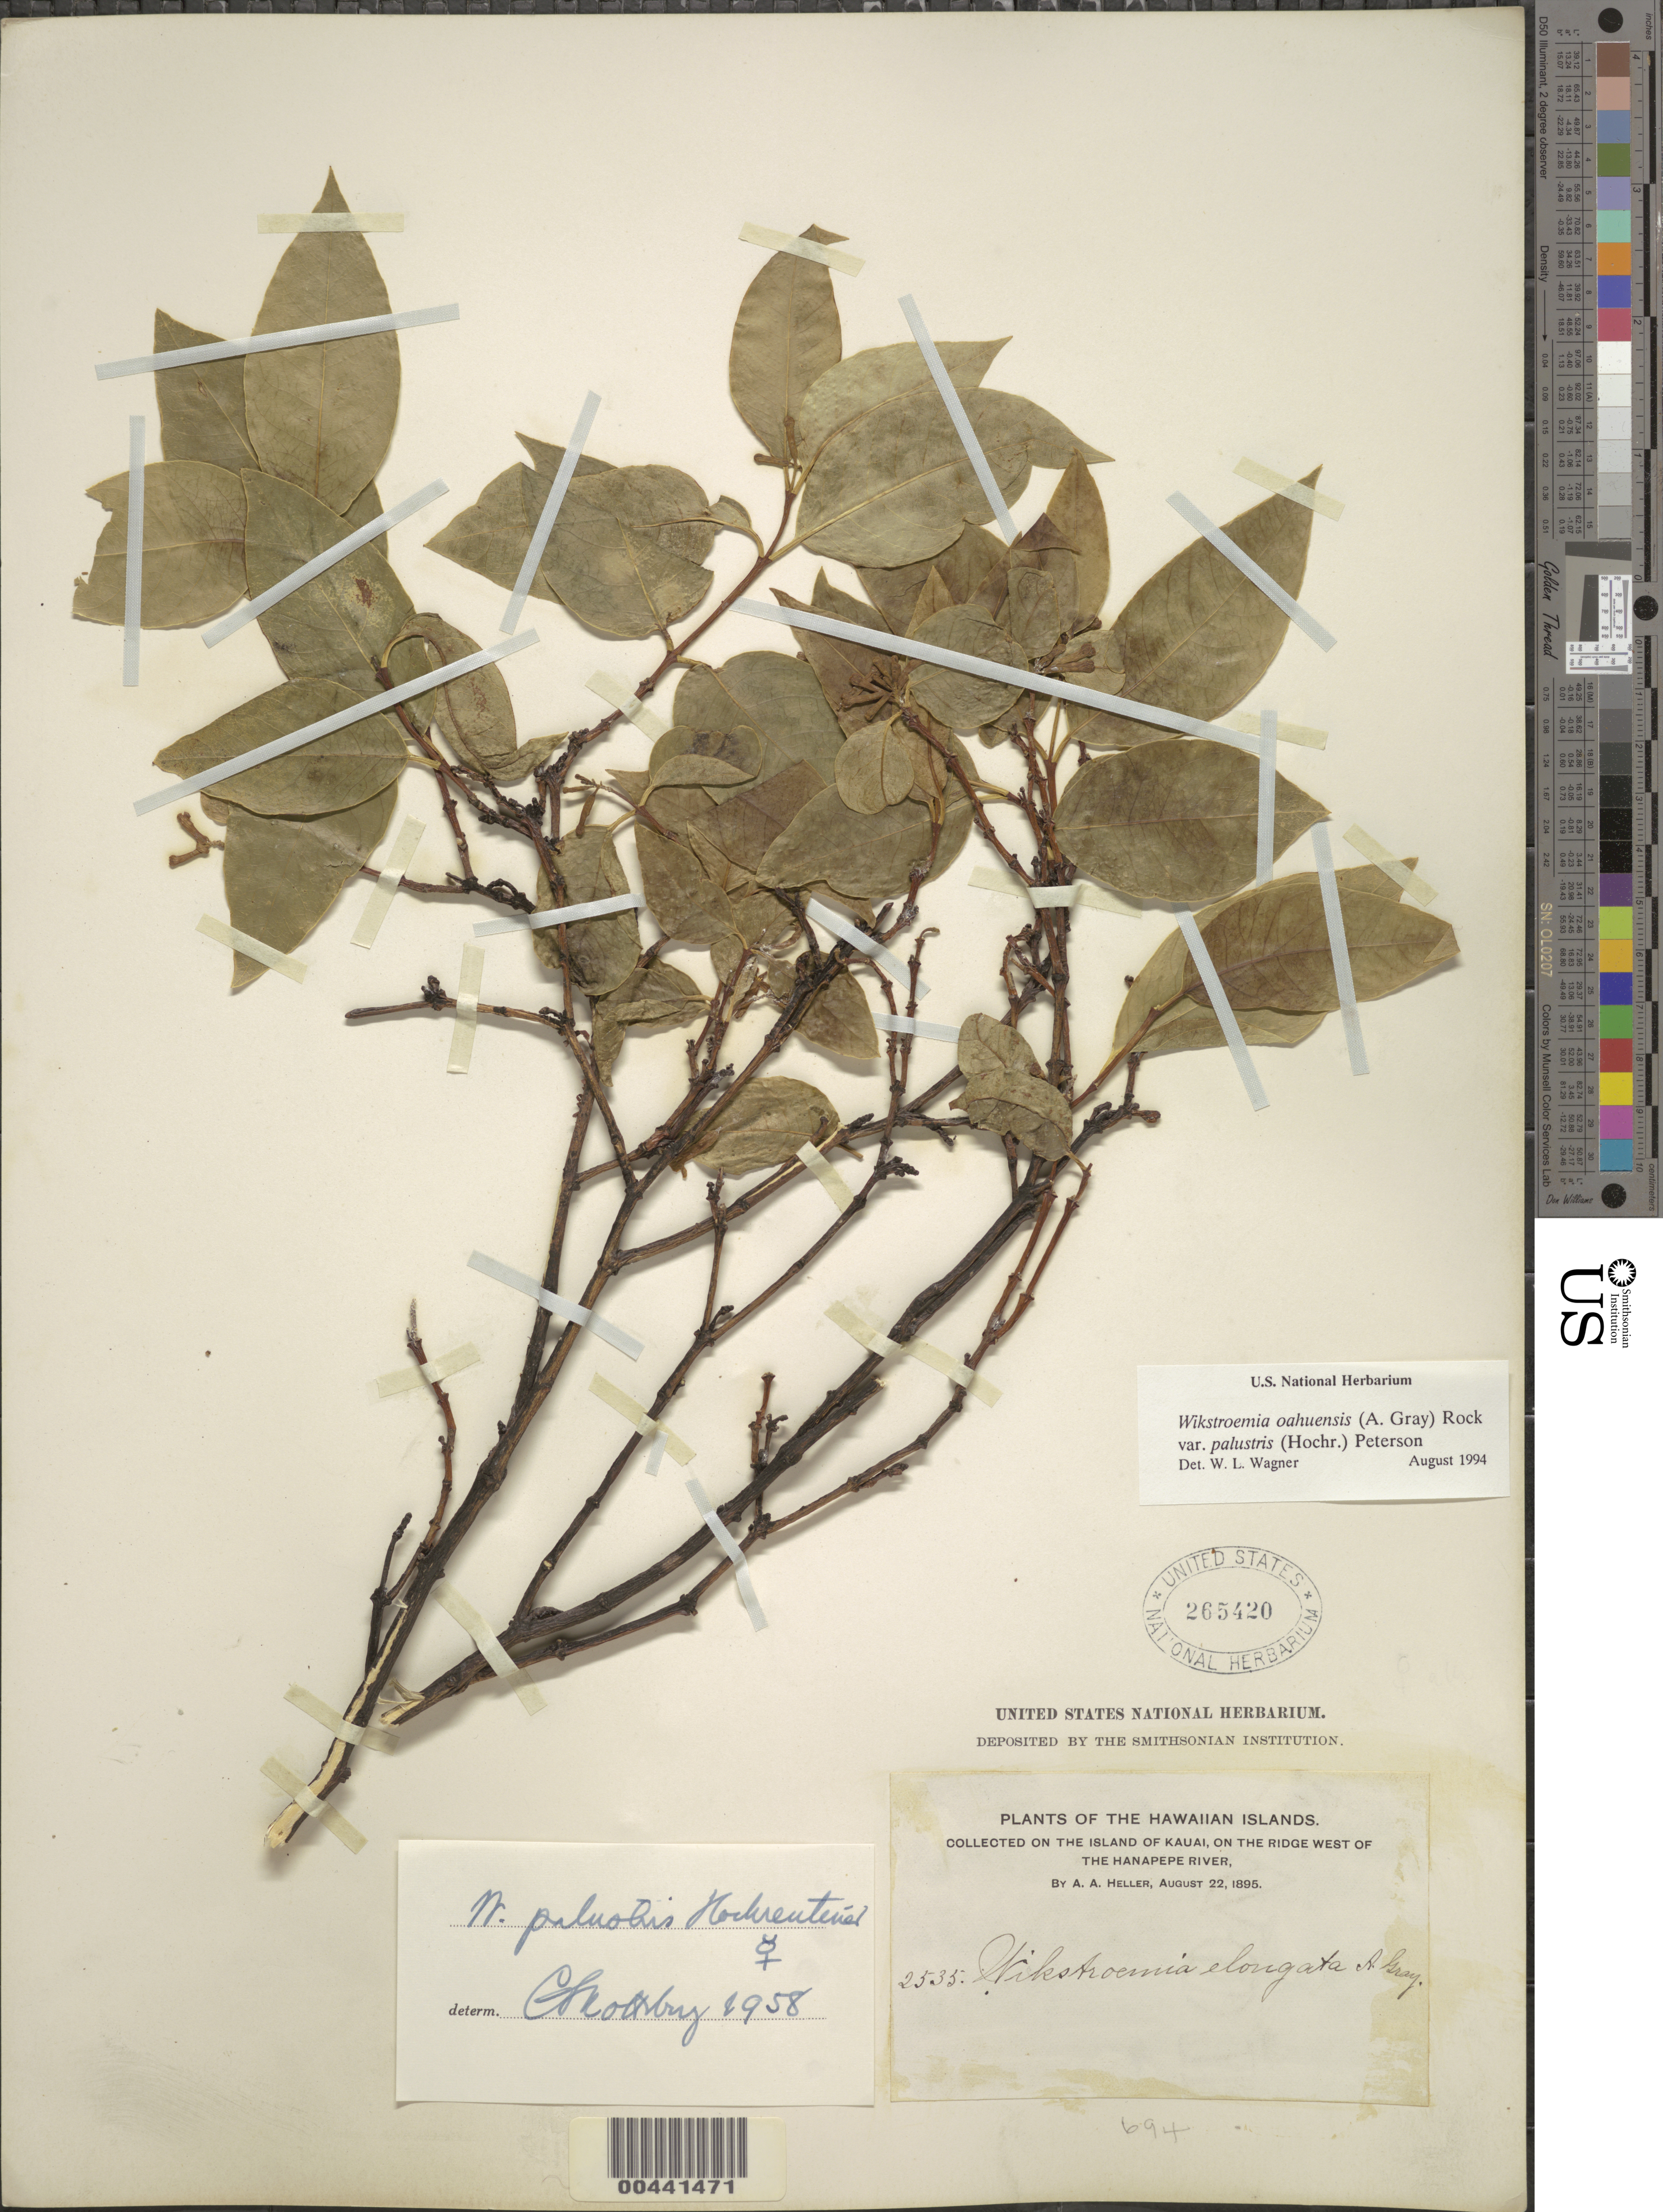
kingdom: Plantae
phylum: Tracheophyta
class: Magnoliopsida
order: Malvales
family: Thymelaeaceae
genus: Wikstroemia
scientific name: Wikstroemia oahuensis var. palustris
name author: (Hochr.) B. Peterson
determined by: Wagner, W. L., (BOT), Smithsonian Institution - National Museum of Natural History (UNITED STATES)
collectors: A. A. Heller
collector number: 2535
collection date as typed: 22 Aug 1895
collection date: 1895-08-22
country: United States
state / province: Hawaii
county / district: Kauai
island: Kaua'i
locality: On the ridge W of the Hanapepe River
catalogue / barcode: US 265420